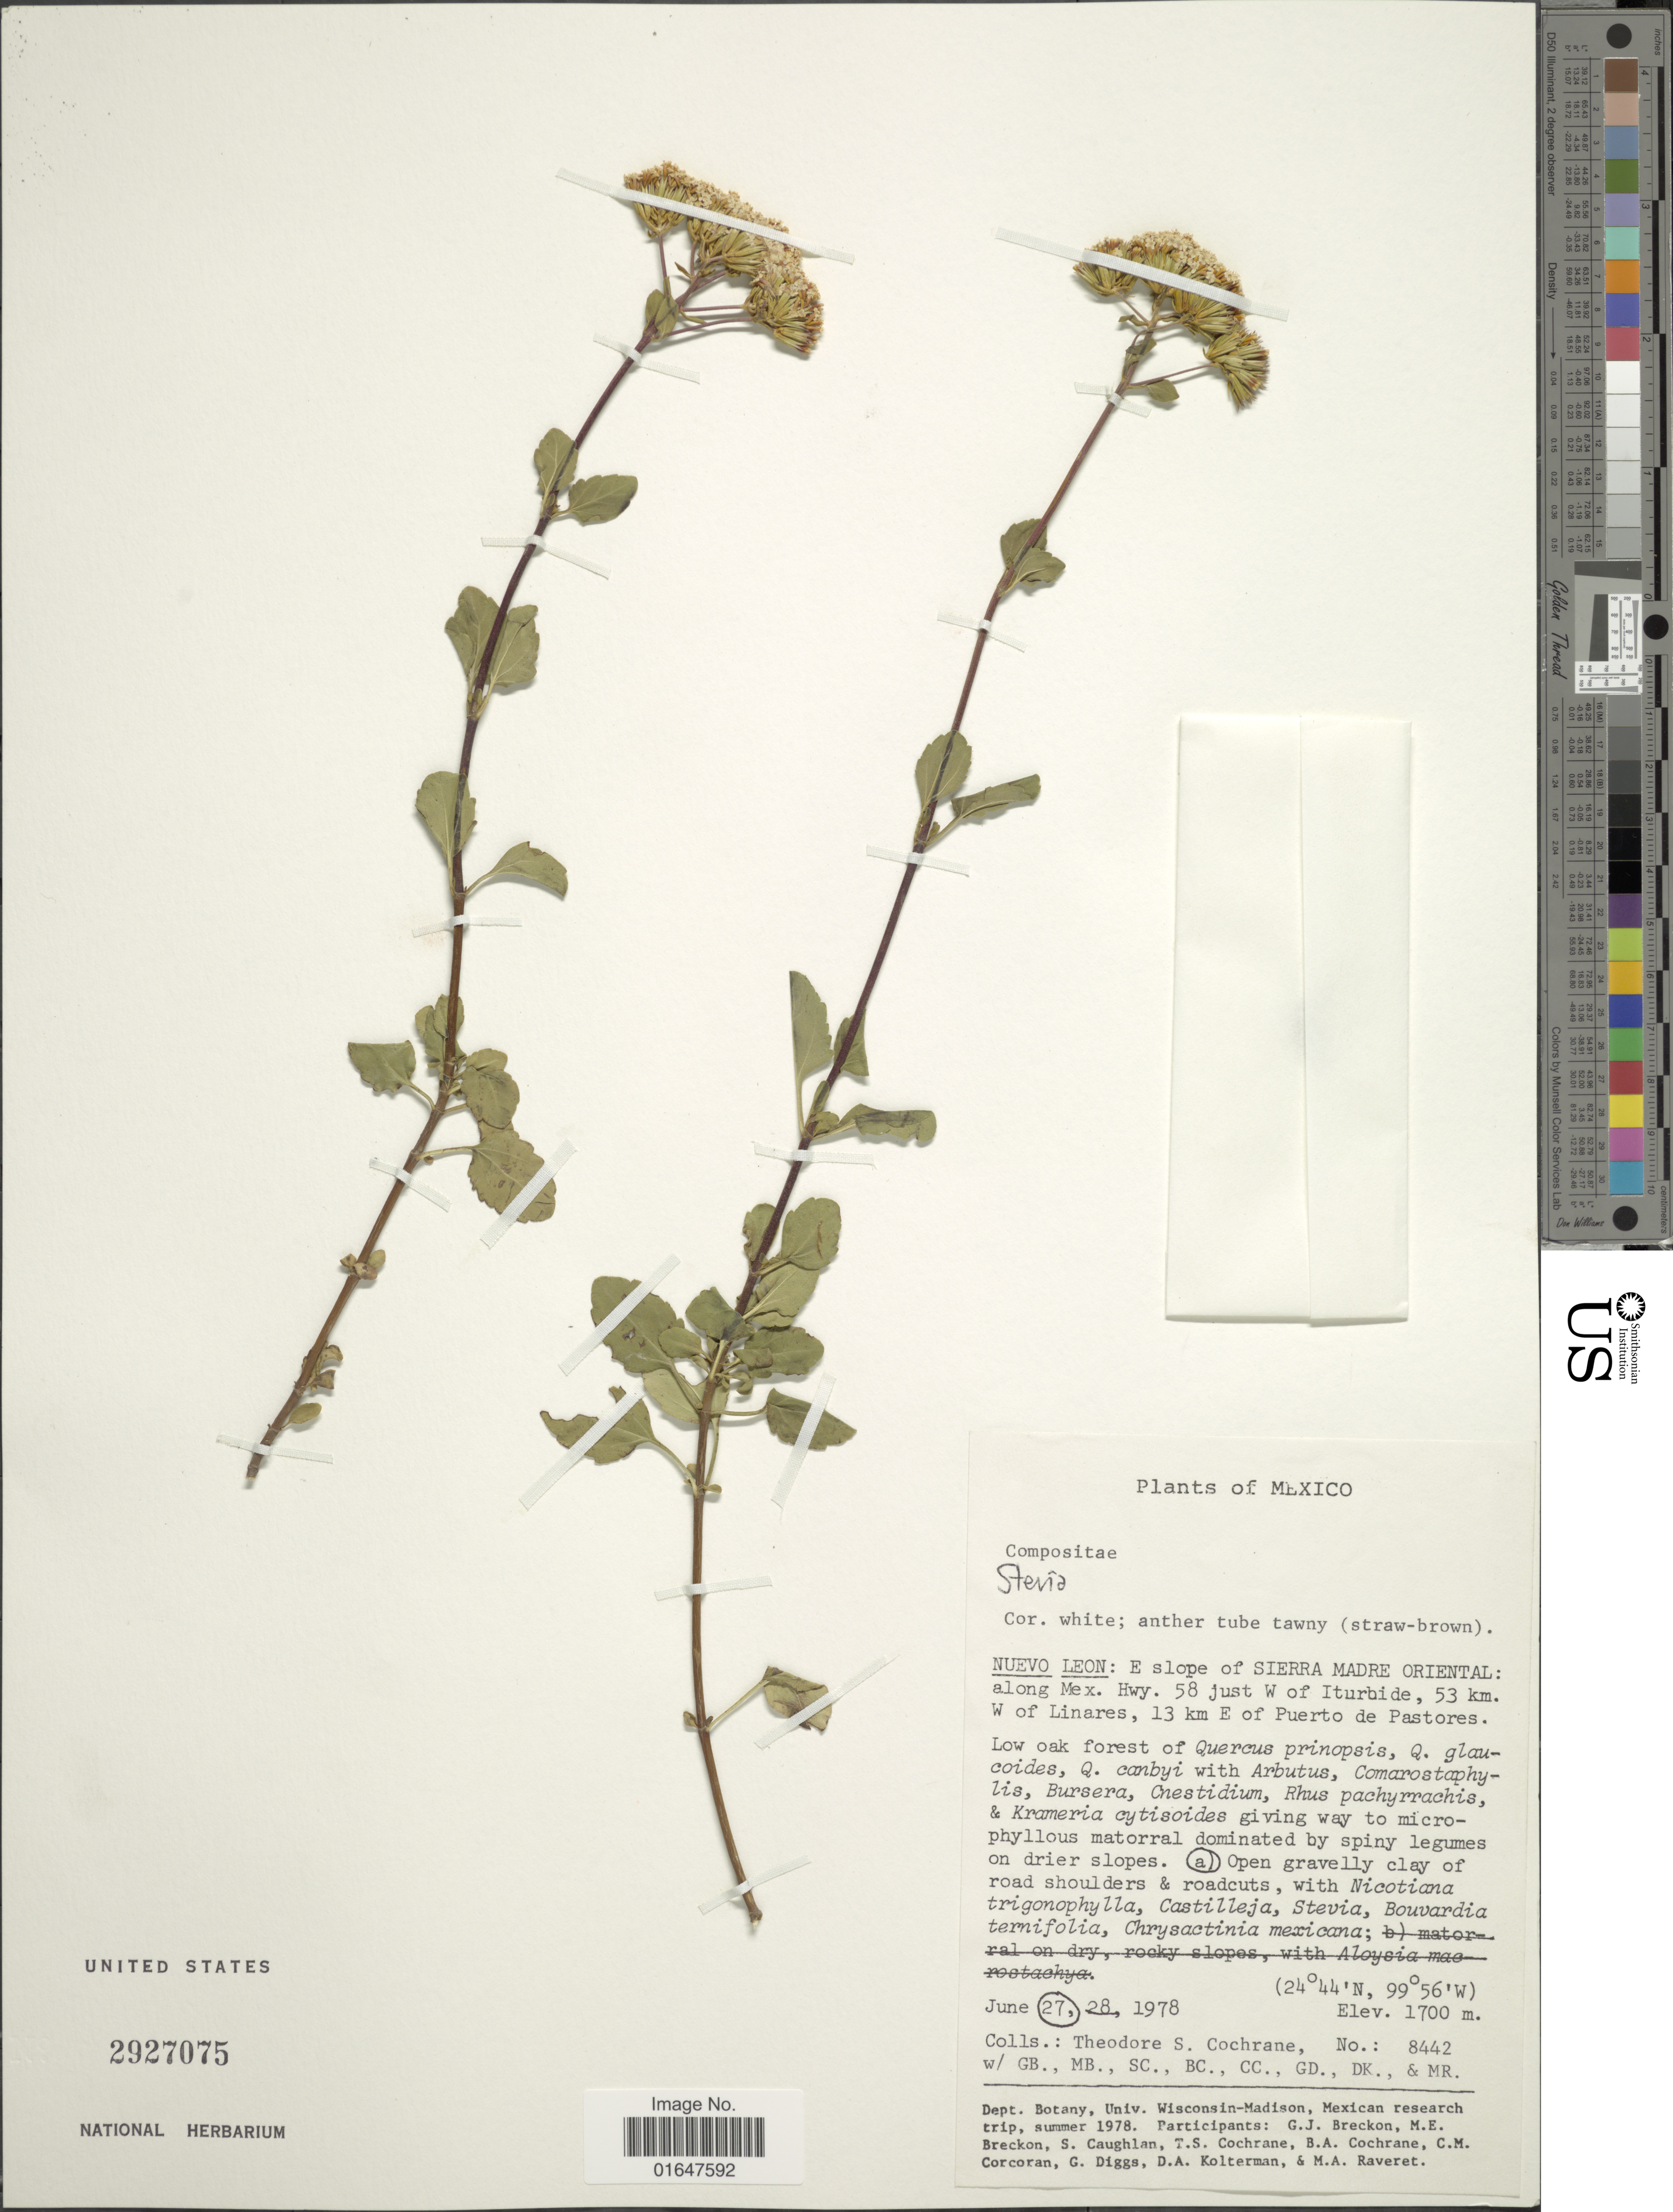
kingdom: Plantae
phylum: Tracheophyta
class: Magnoliopsida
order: Asterales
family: Asteraceae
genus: Stevia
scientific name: Stevia sp.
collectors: T. S. Cochrane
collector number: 8442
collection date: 1978-06-27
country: Mexico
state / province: Nuevo León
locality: E slope of Siera Madre Oriental, along Mex. Hwy. 58 just W of Iturbide, 53 km W of Linares, 13 km E of Puerto de Pastores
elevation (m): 1700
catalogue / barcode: US 2927075